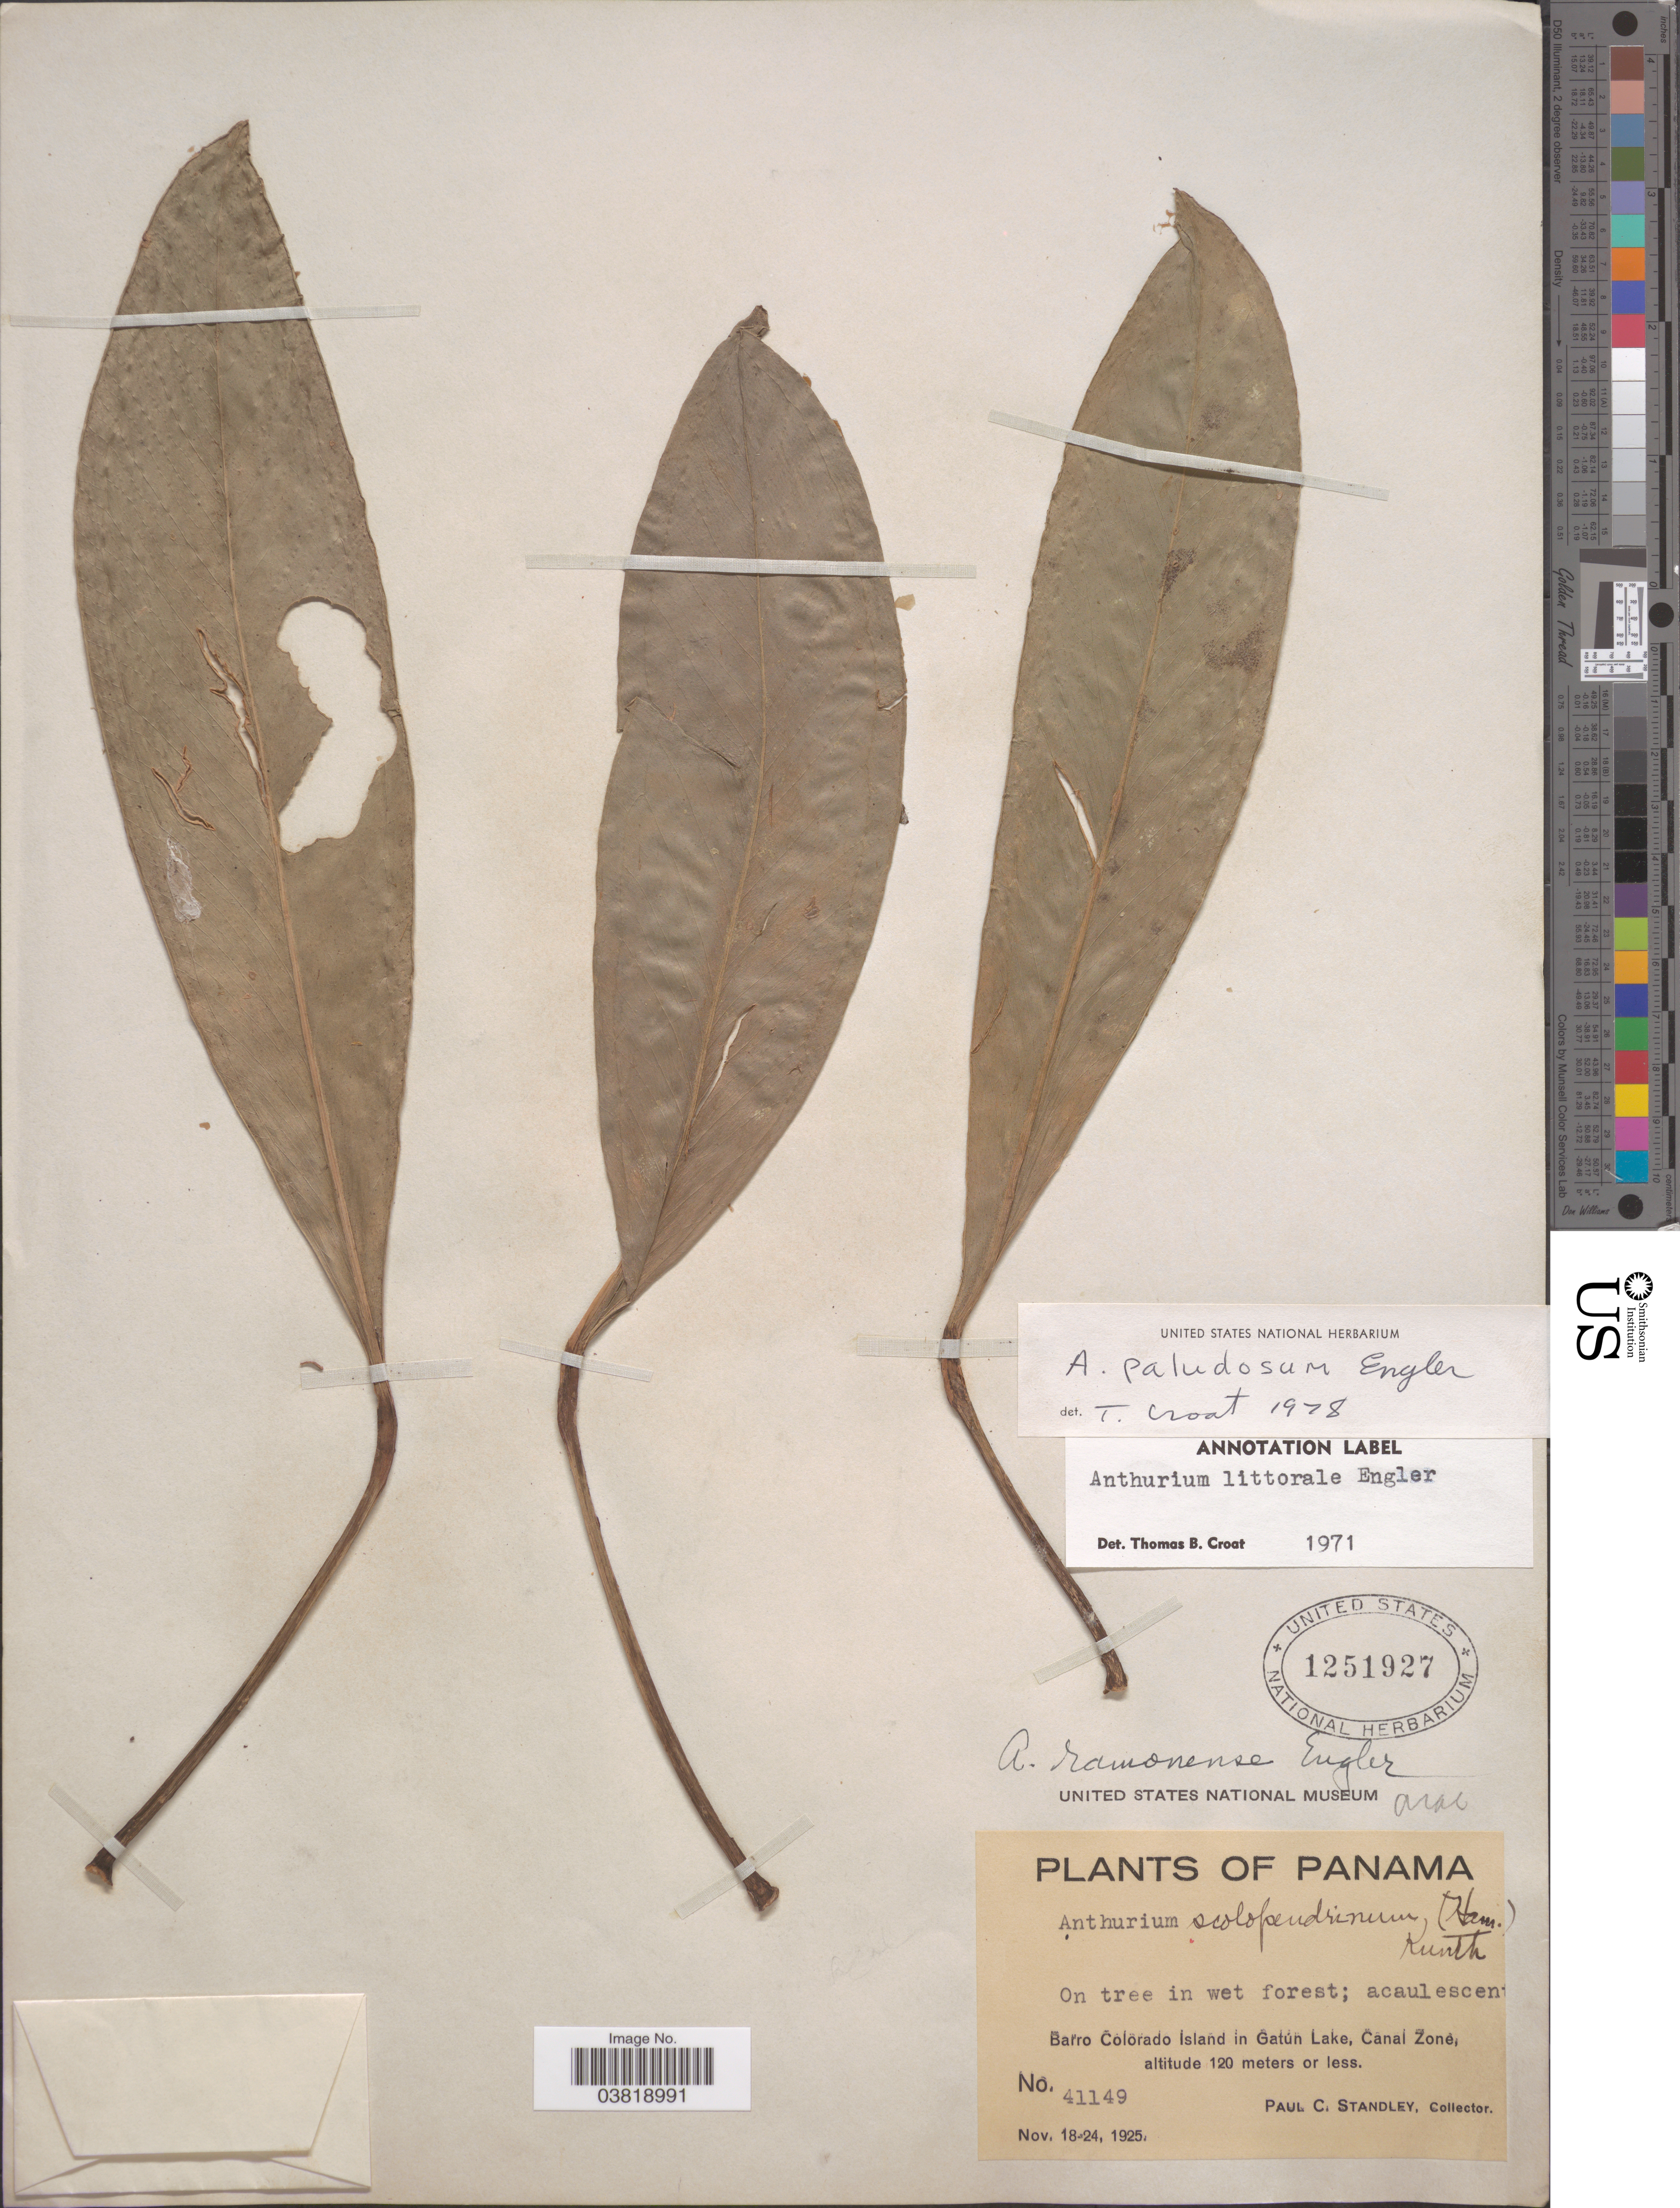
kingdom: Plantae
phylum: Tracheophyta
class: Liliopsida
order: Alismatales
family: Araceae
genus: Anthurium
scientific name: Anthurium paludosum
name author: Engl.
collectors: P. C. Standley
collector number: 41149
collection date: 1925-11-18/1925-11-24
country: Panama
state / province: Panamá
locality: Barro Colorado Island in Gatún Lake, Canal Zone.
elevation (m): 120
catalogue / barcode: US 1251927